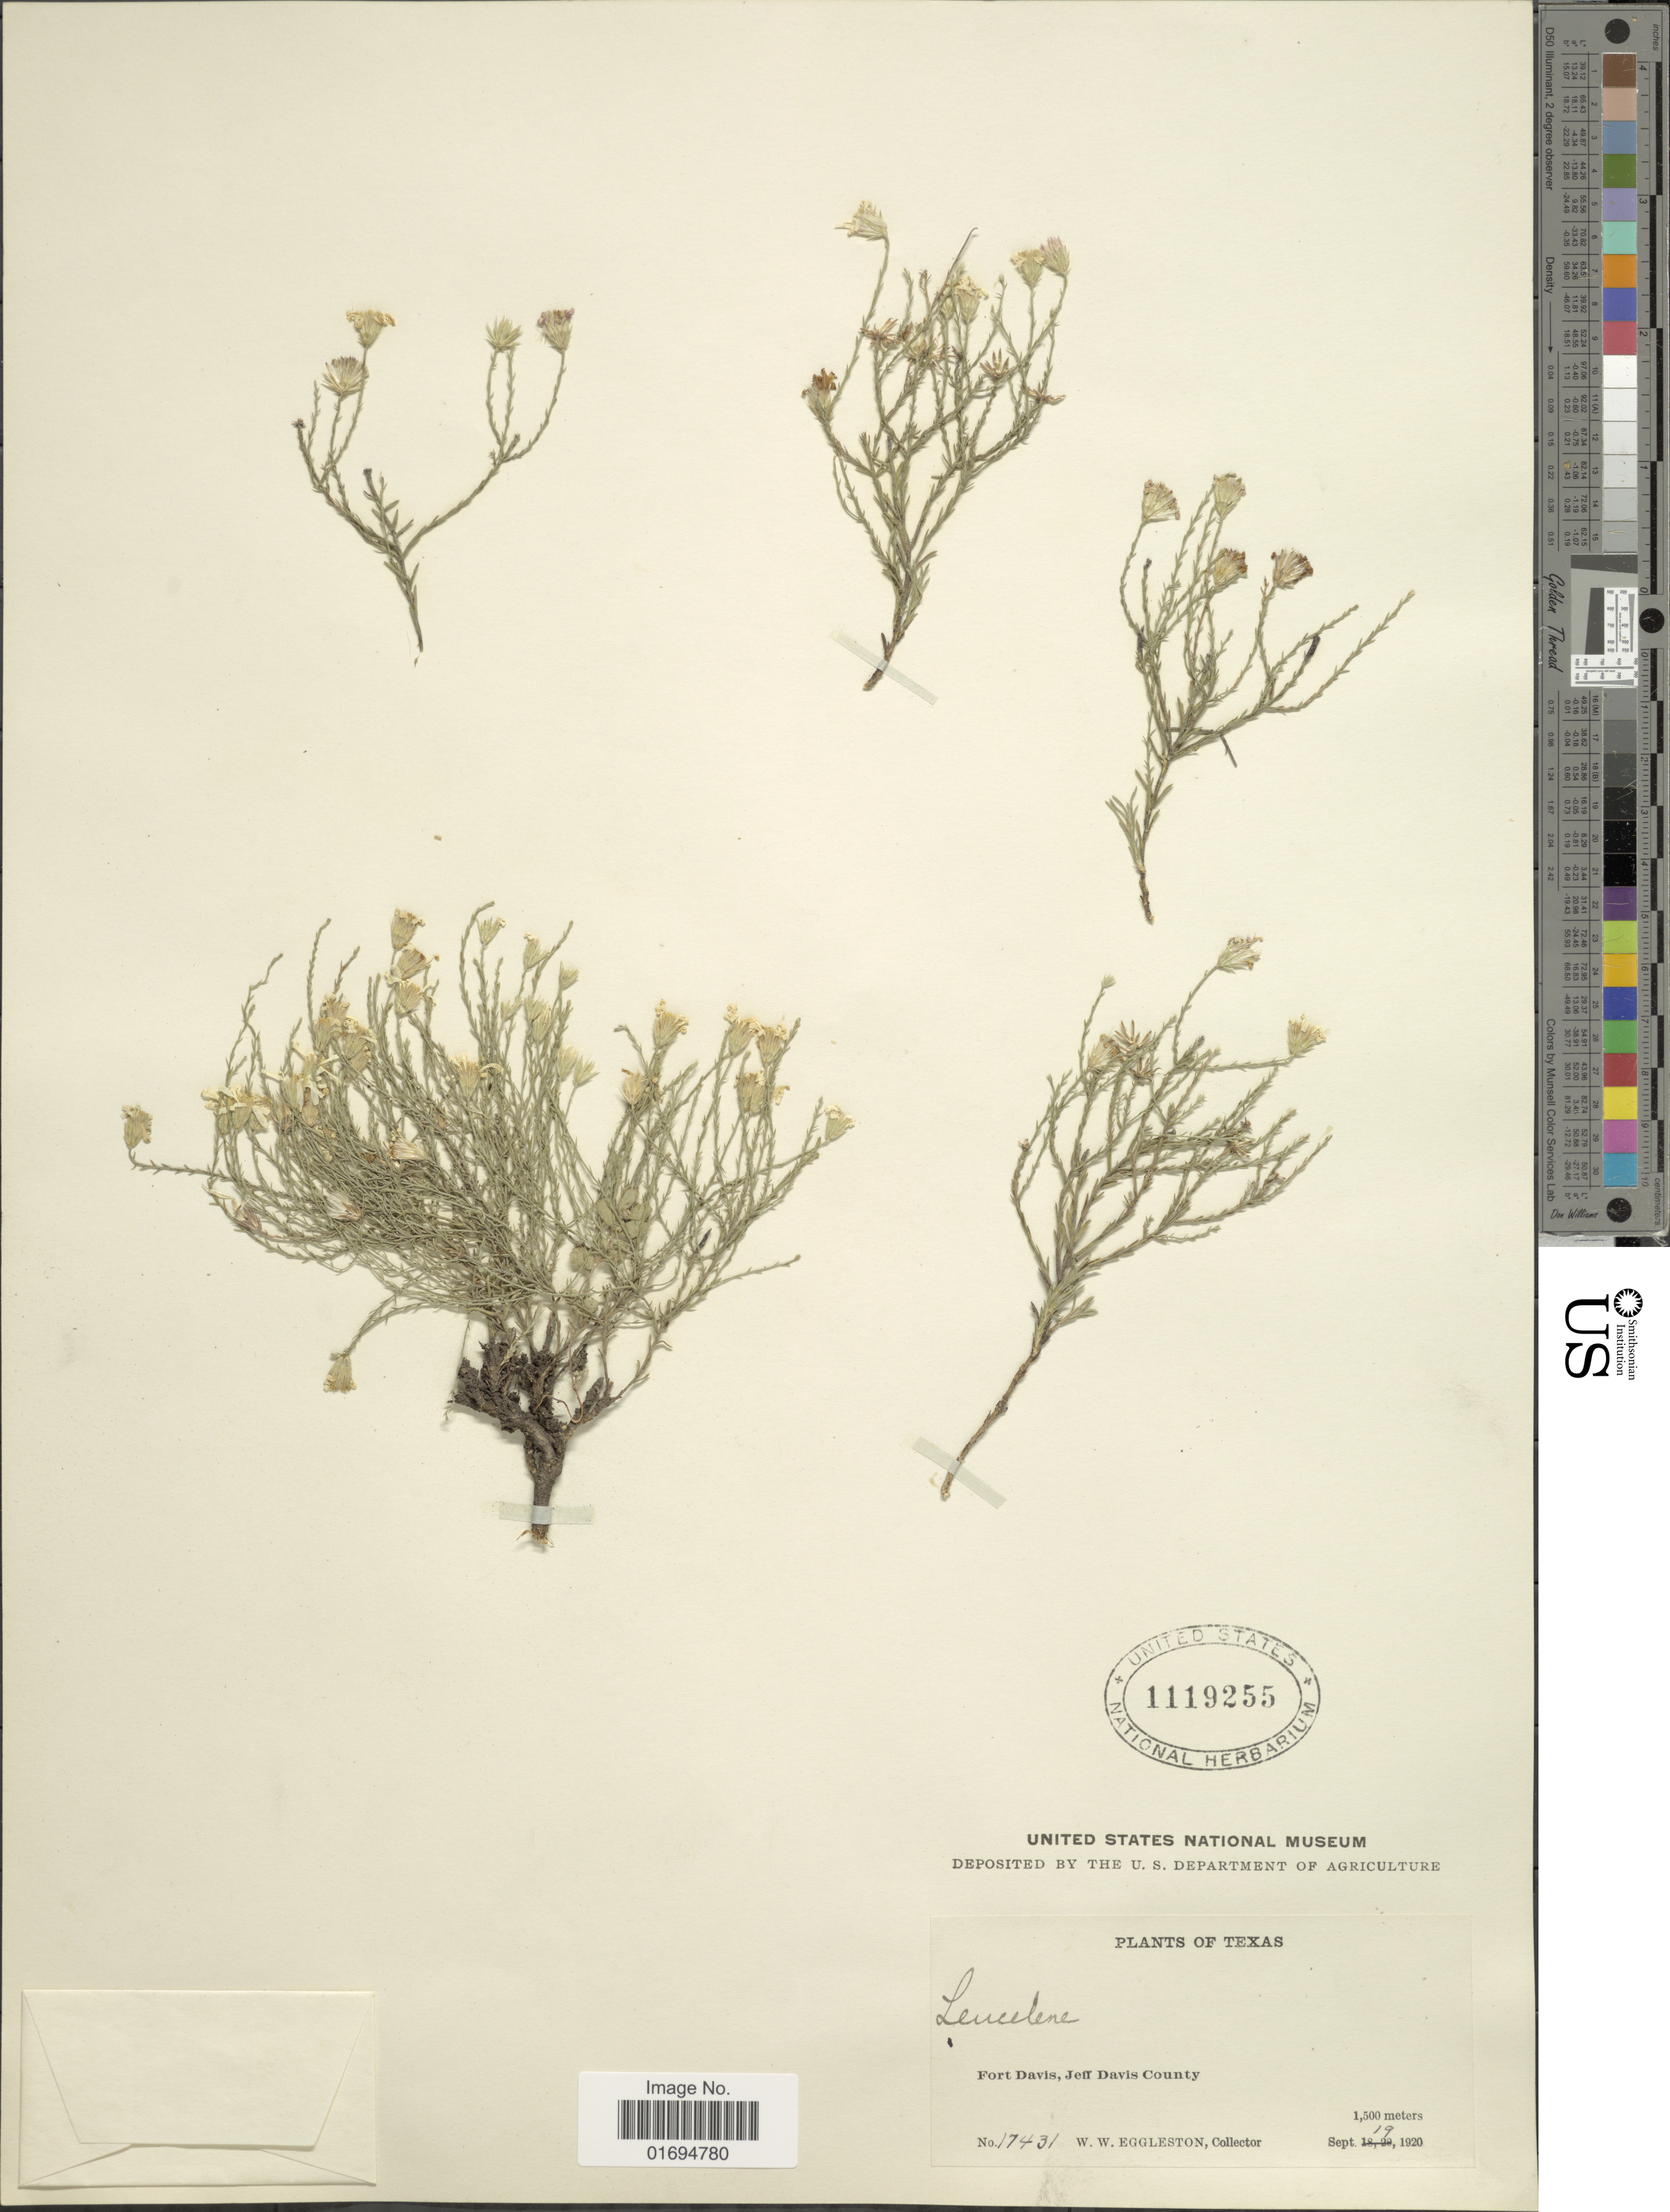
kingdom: Plantae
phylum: Tracheophyta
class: Magnoliopsida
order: Asterales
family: Asteraceae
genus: Chaetopappa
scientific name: Chaetopappa ericoides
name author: (Torr.) G.L. Nesom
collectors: W. W. Eggleston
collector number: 17431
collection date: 1920-09-19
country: United States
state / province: Texas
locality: Fort Davis, Jeff Davis County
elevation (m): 1500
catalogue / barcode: US 1119255